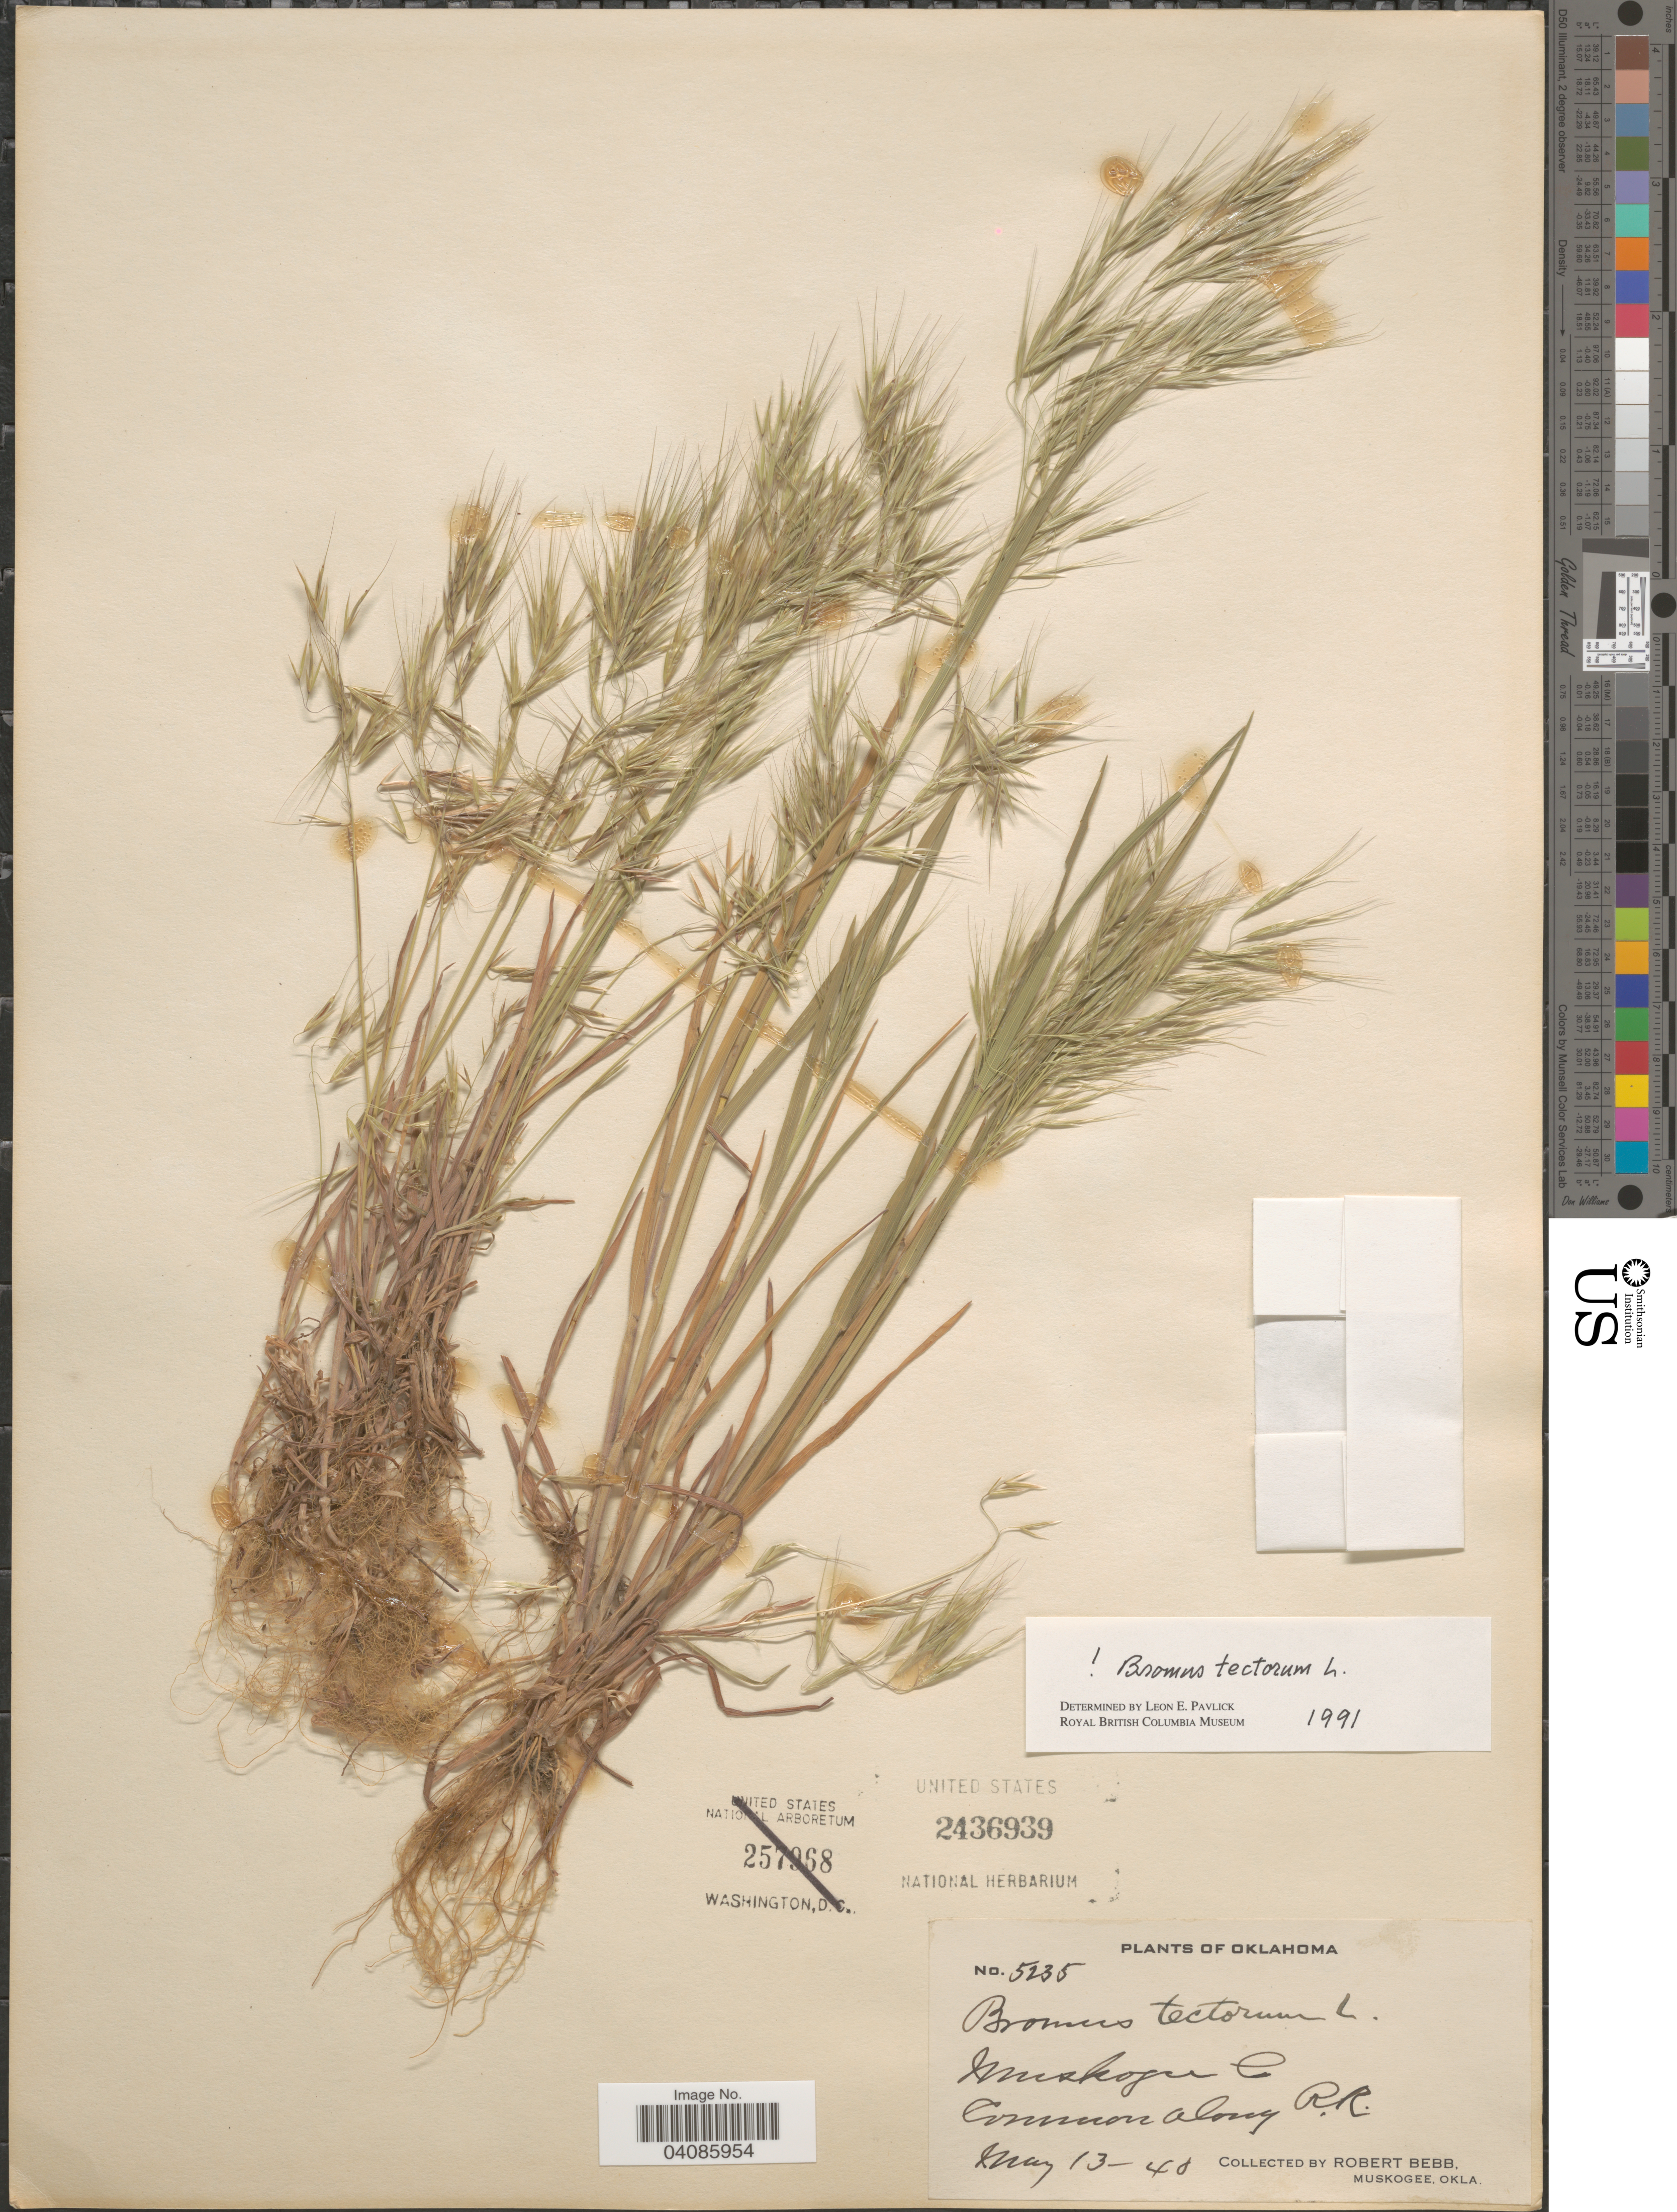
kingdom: Plantae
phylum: Tracheophyta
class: Liliopsida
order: Poales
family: Poaceae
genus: Bromus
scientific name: Bromus tectorum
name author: L.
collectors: R. Bebb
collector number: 5235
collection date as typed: Transcribed d/m/y: 13/5/40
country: United States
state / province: Oklahoma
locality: Muskogee Co. Common along R.R.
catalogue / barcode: US 2436939